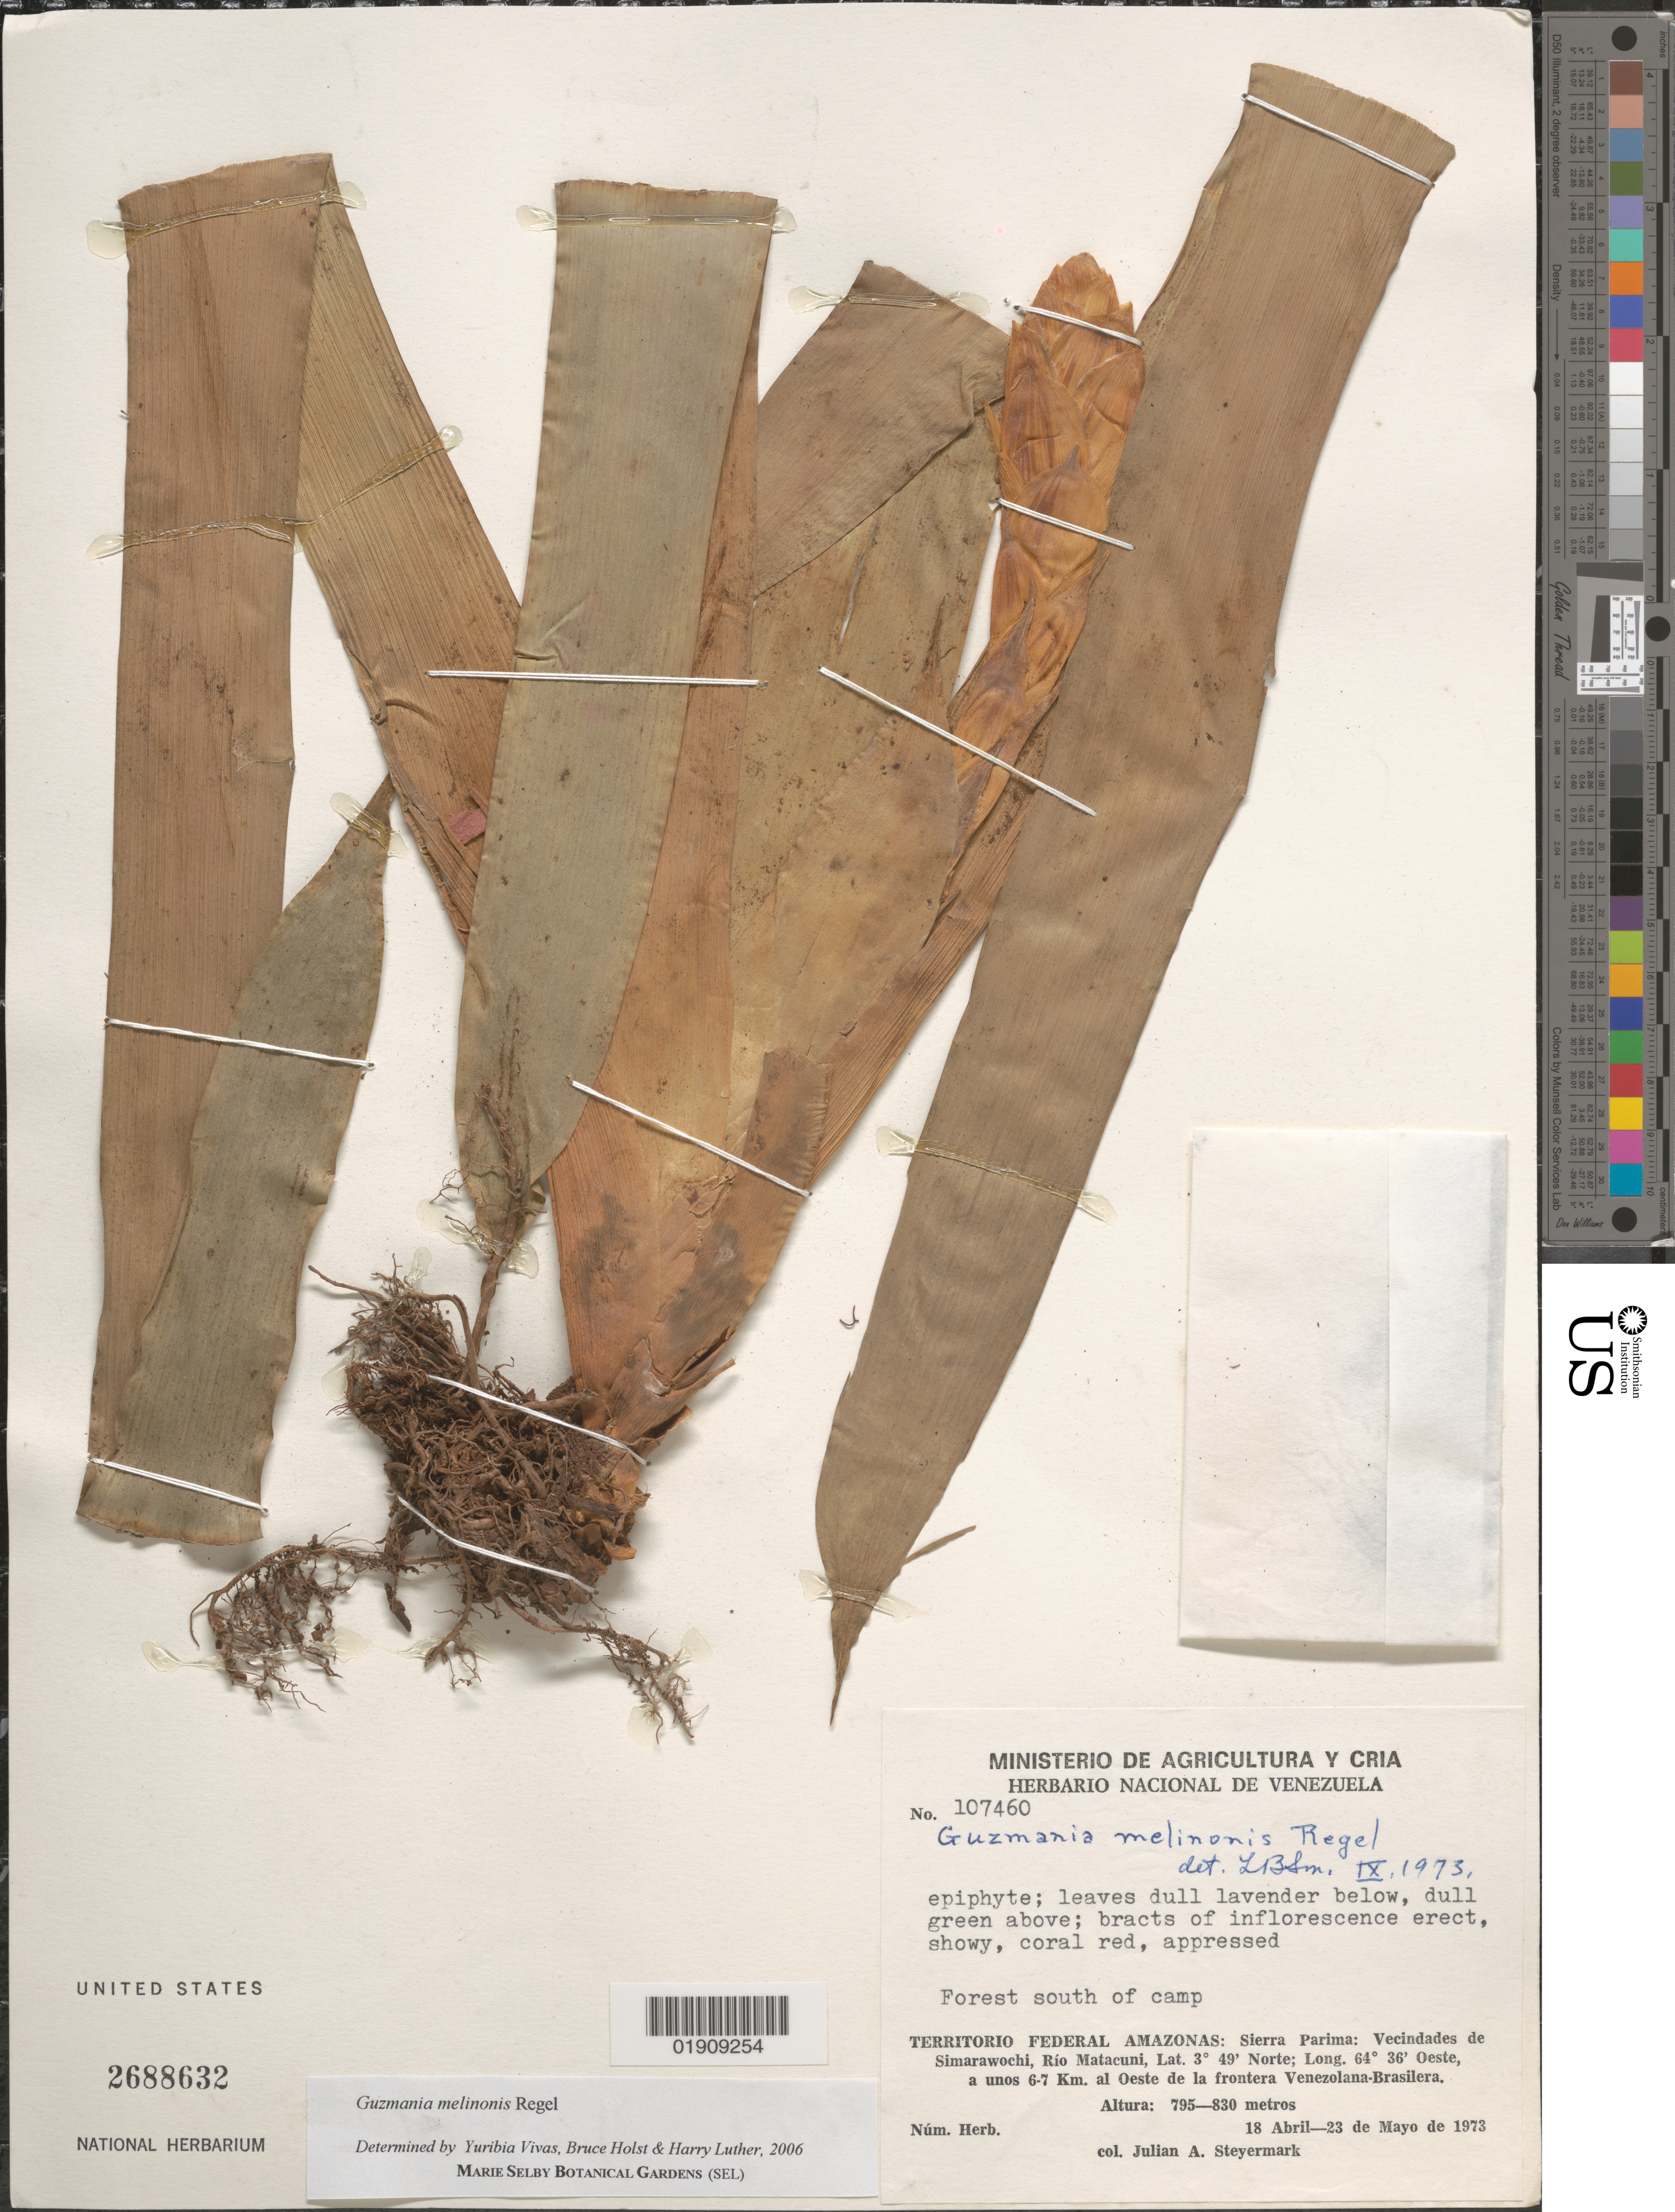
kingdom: Plantae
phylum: Tracheophyta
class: Liliopsida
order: Poales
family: Bromeliaceae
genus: Guzmania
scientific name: Guzmania melinonis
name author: Regel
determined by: Vivas, Yuribia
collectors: J. Steyermark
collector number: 107460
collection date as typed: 18 Apr 1973 to 23 May 1973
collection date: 1973-04-18/1973-05-23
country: Venezuela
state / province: Amazonas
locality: Sierra parima: vecindades de simarawochi, rio matacuni, 6-7 km e of the venezuela-brazil border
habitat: Forest S of camp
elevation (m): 795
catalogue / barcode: US 2688632